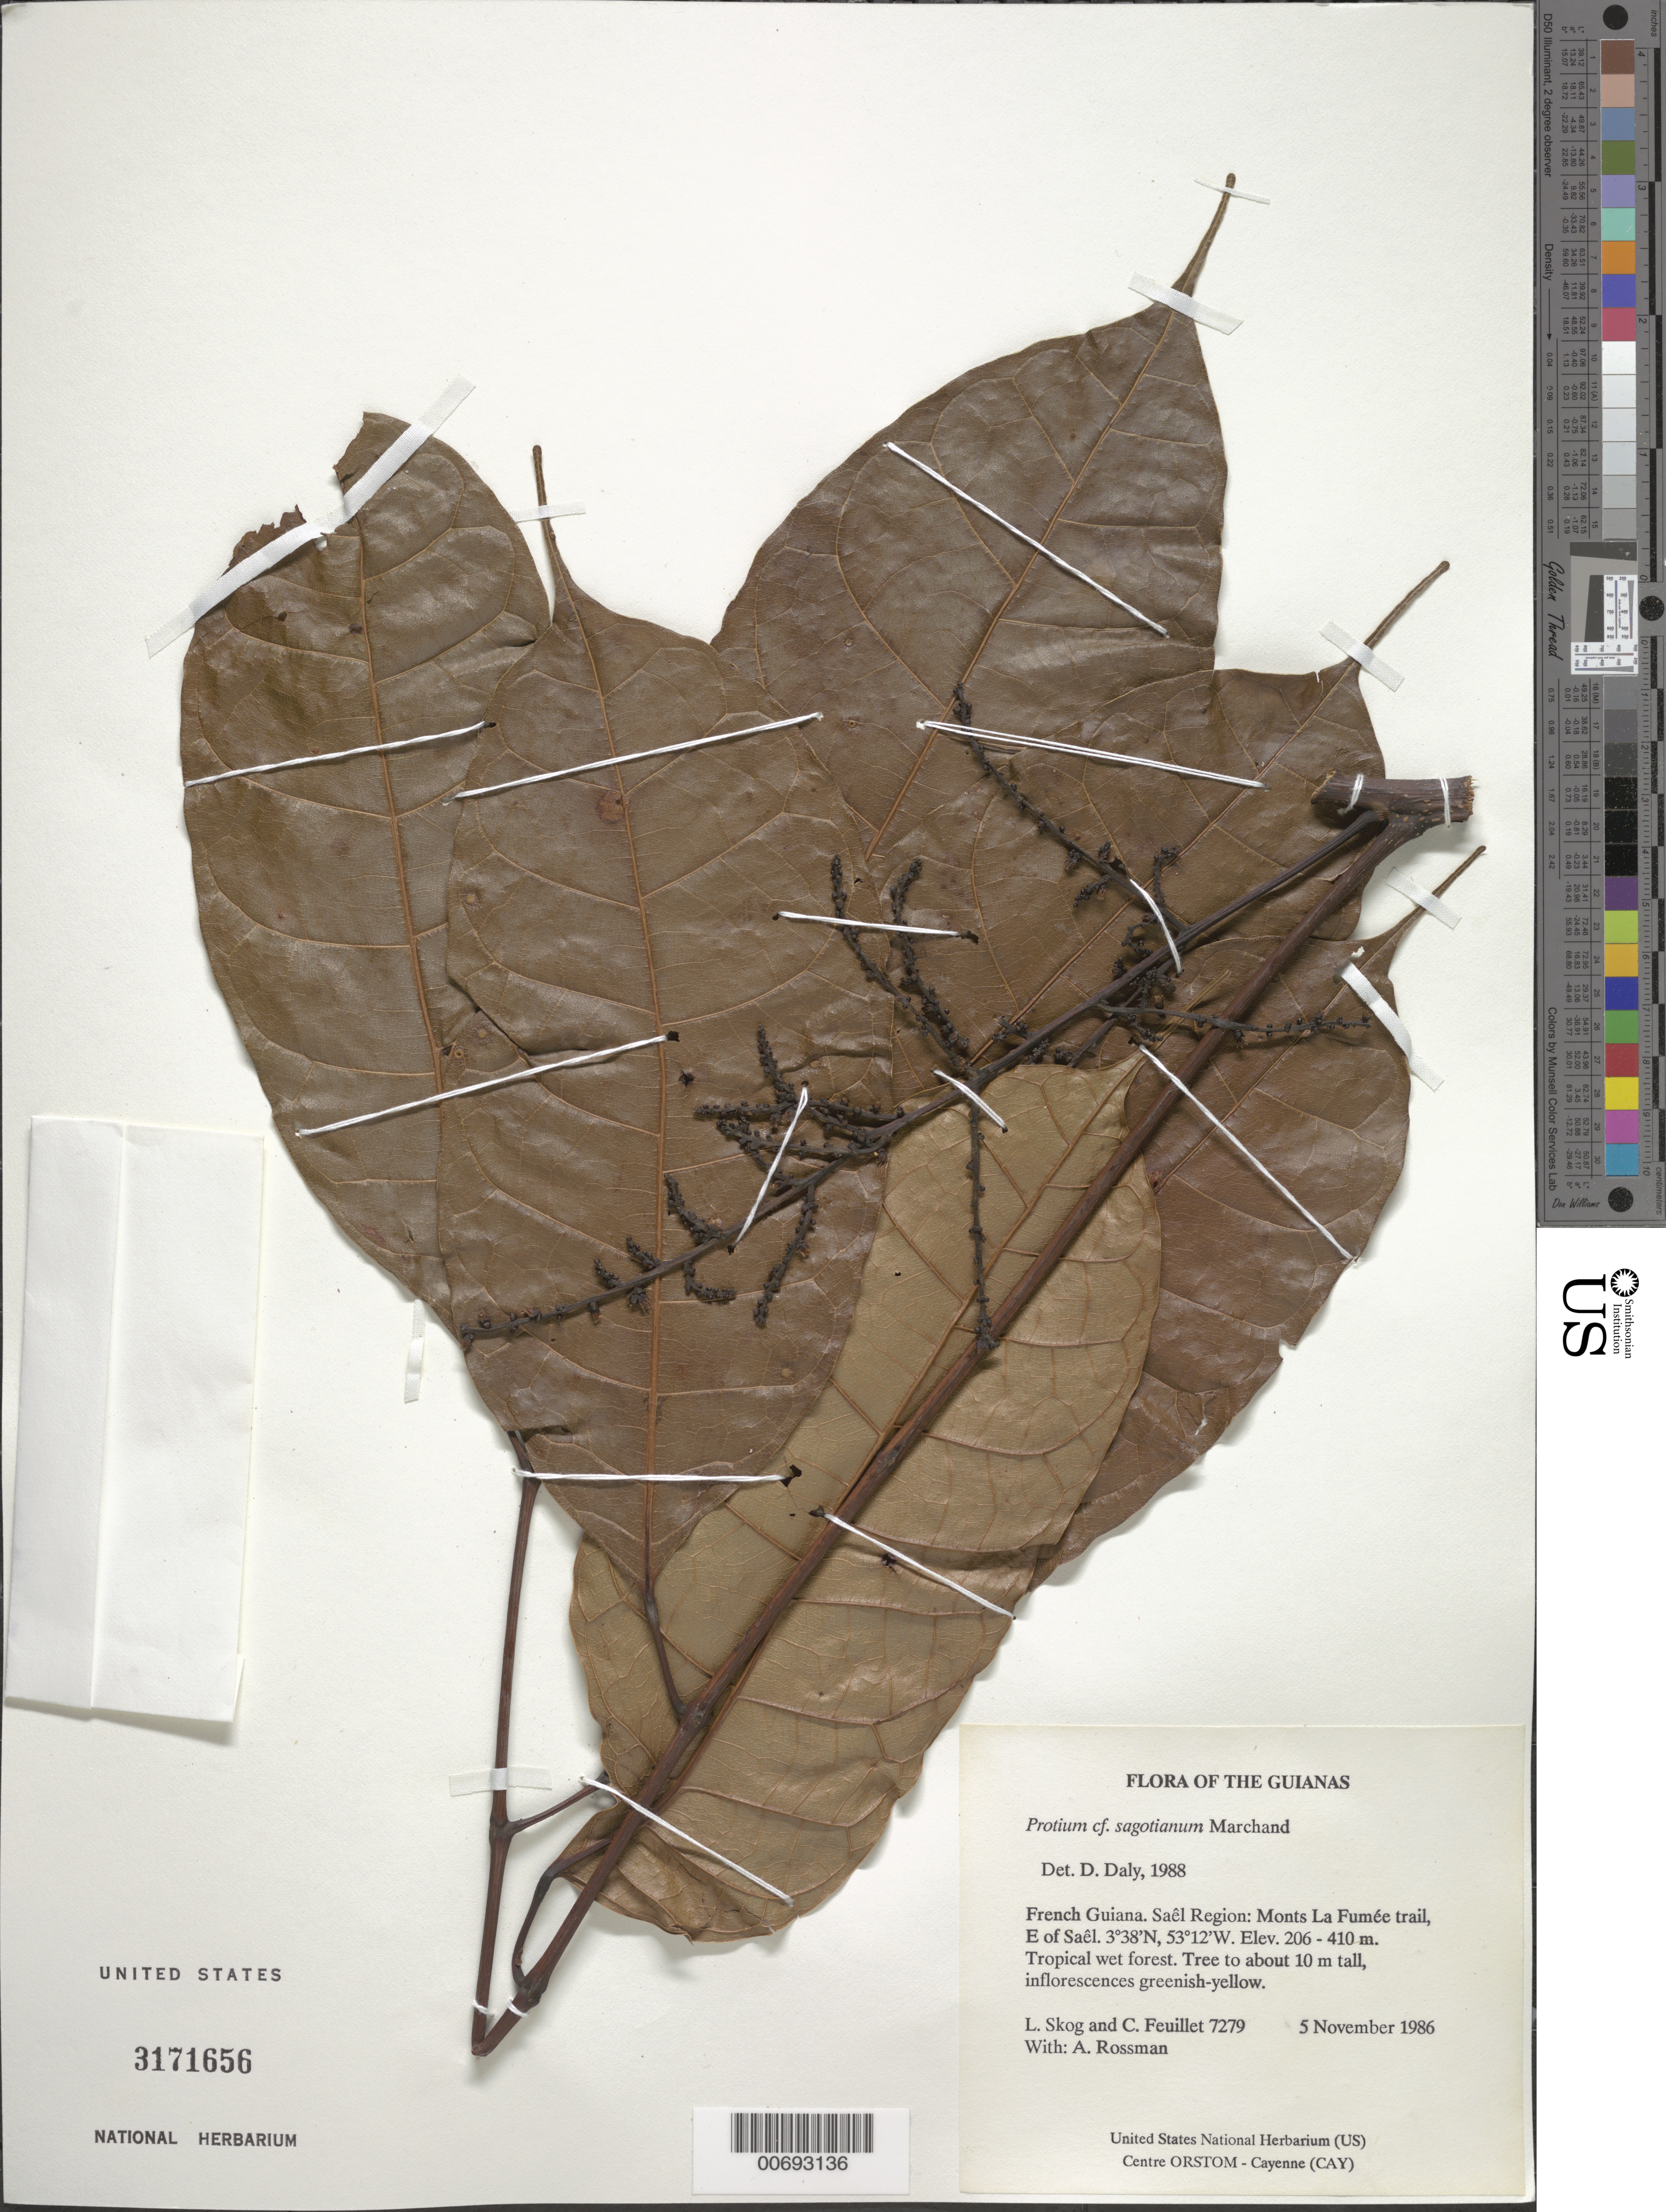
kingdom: Plantae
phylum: Tracheophyta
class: Magnoliopsida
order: Sapindales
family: Burseraceae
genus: Protium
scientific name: Protium sagotianum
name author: Marchand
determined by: Daly, D. C.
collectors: L. E. Skog, C. Feuillet & A. Rossman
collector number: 7279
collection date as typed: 5 November 1986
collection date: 1986-11-05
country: French Guiana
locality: Monts La Fumée trail, E of Saül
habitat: Tropical wet forest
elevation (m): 206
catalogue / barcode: US 3171656